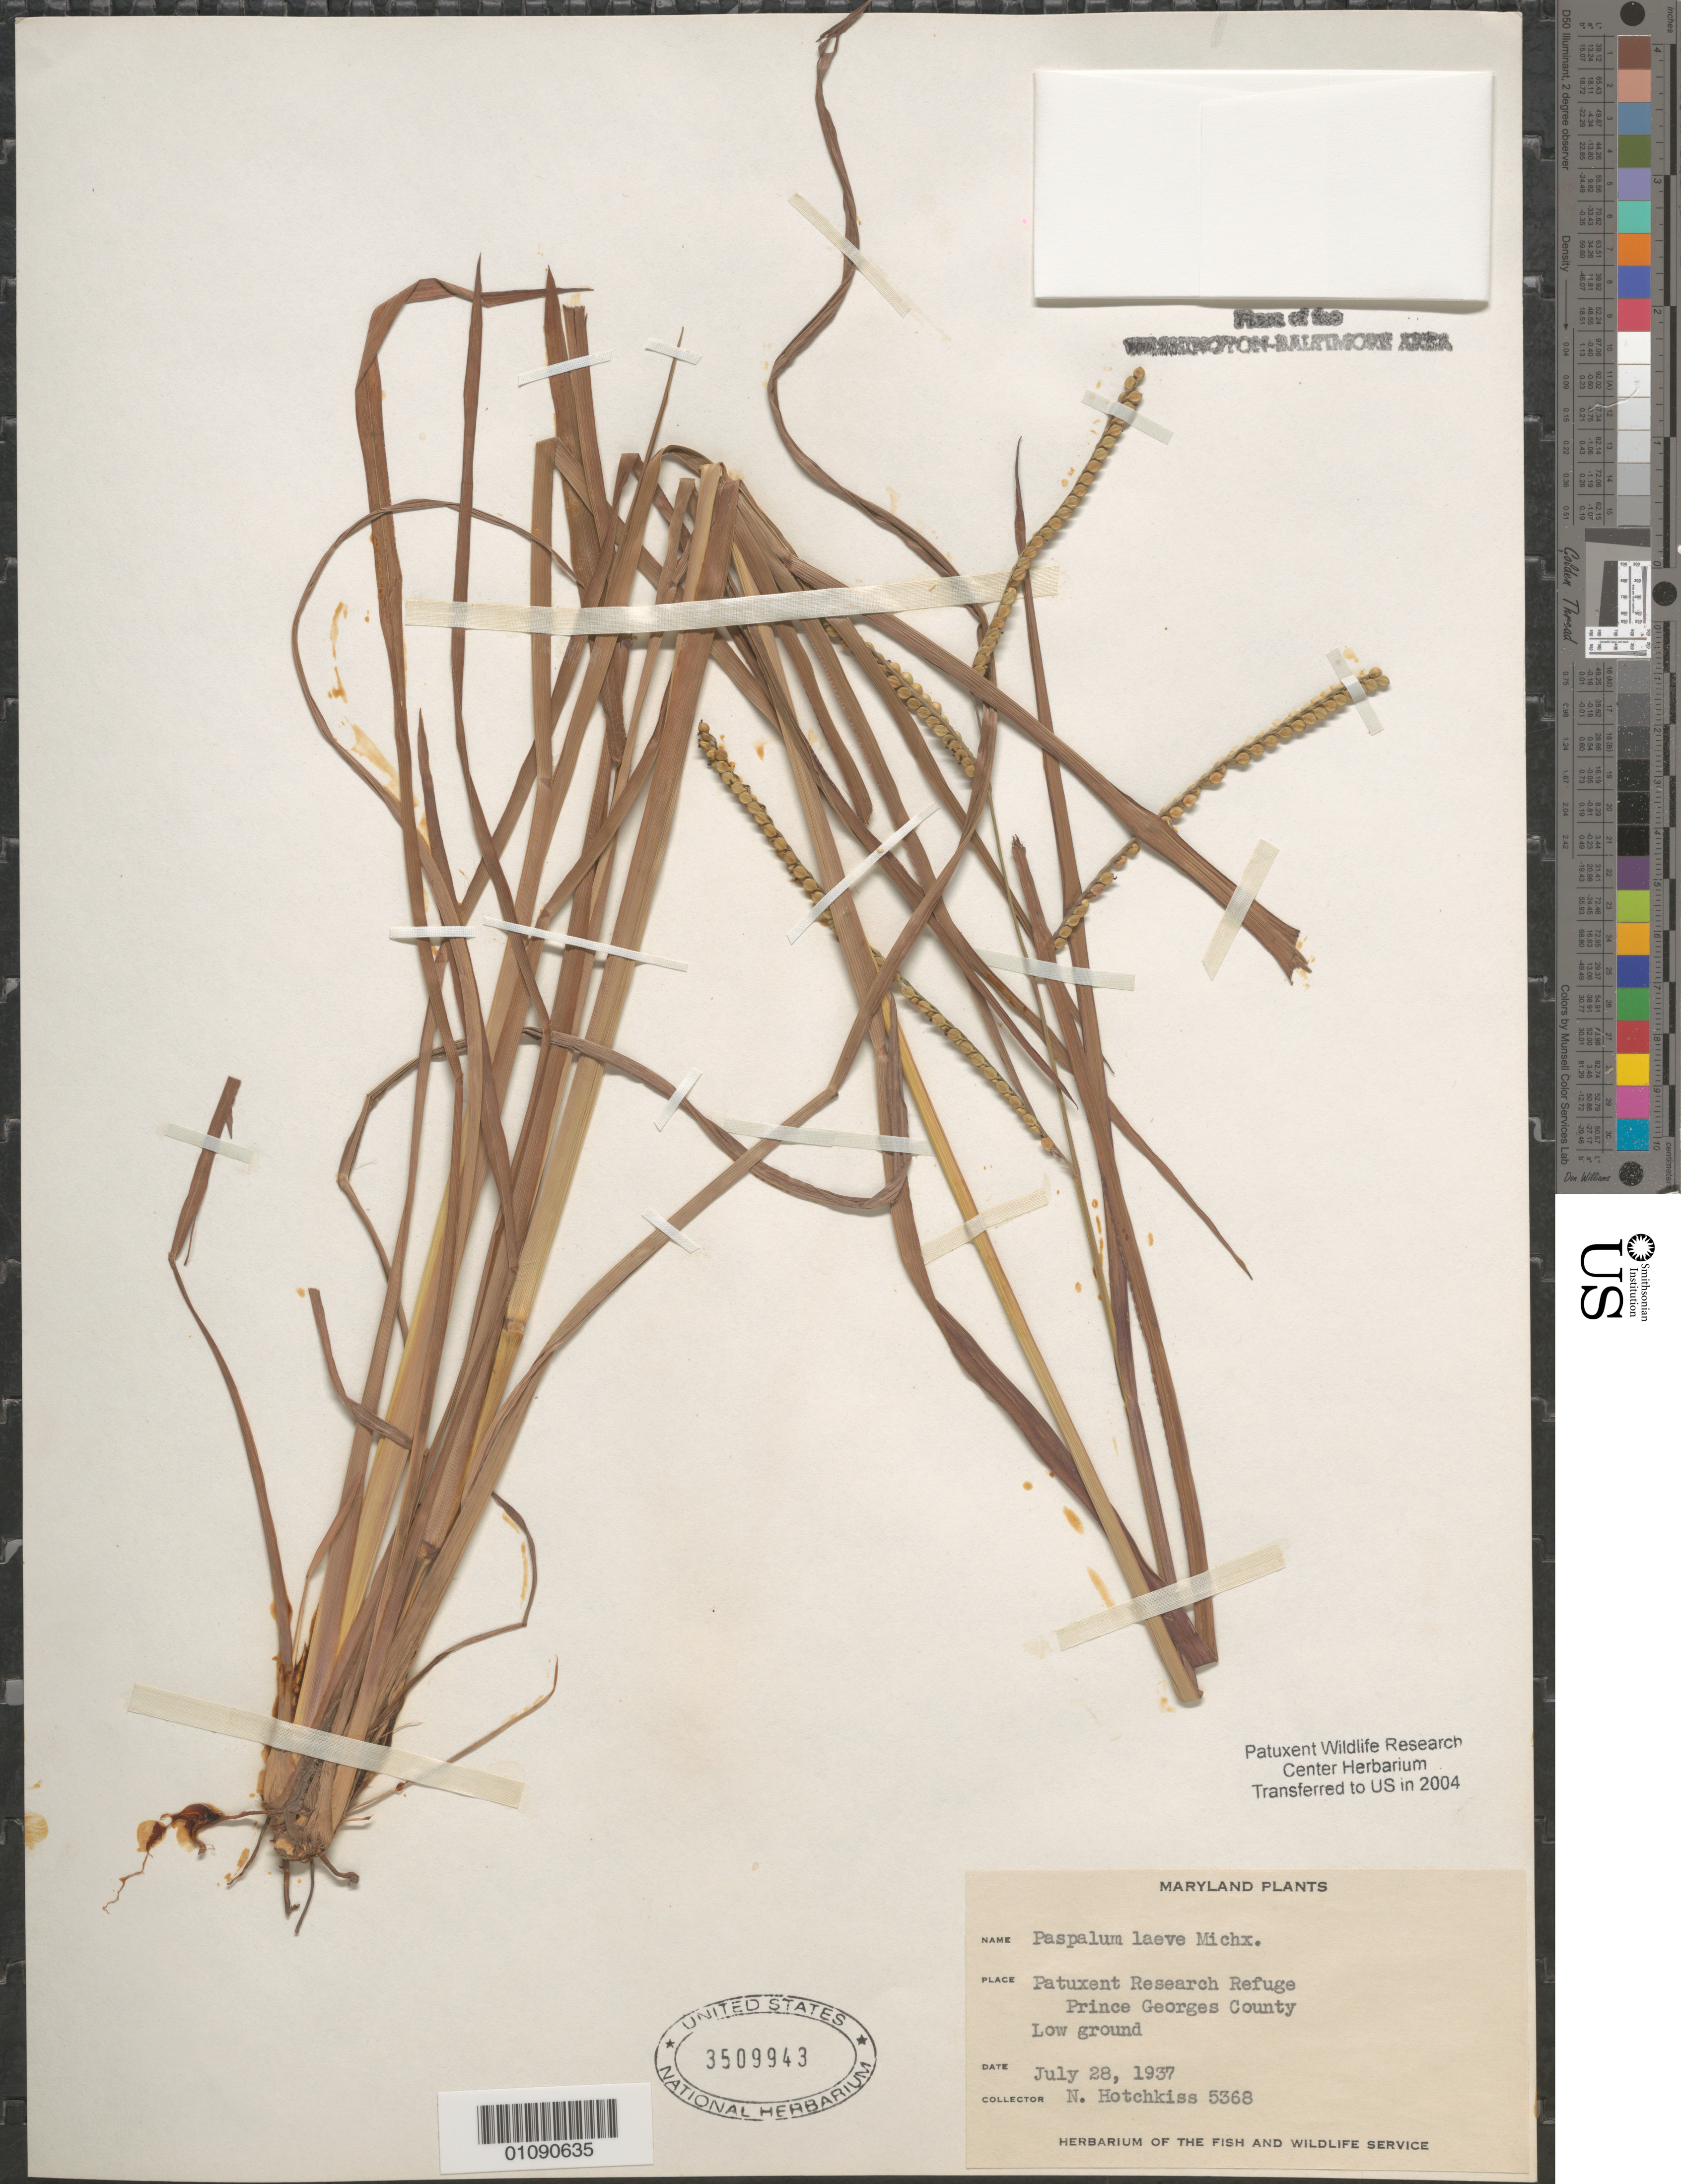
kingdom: Plantae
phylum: Tracheophyta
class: Liliopsida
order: Poales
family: Poaceae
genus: Paspalum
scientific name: Paspalum laeve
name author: Michx.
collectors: N. Hotchkiss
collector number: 5368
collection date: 1937-07-28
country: United States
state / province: Maryland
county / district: Prince George's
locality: Patuxent Wildlife Refuge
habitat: Low ground.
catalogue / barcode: US 3509943